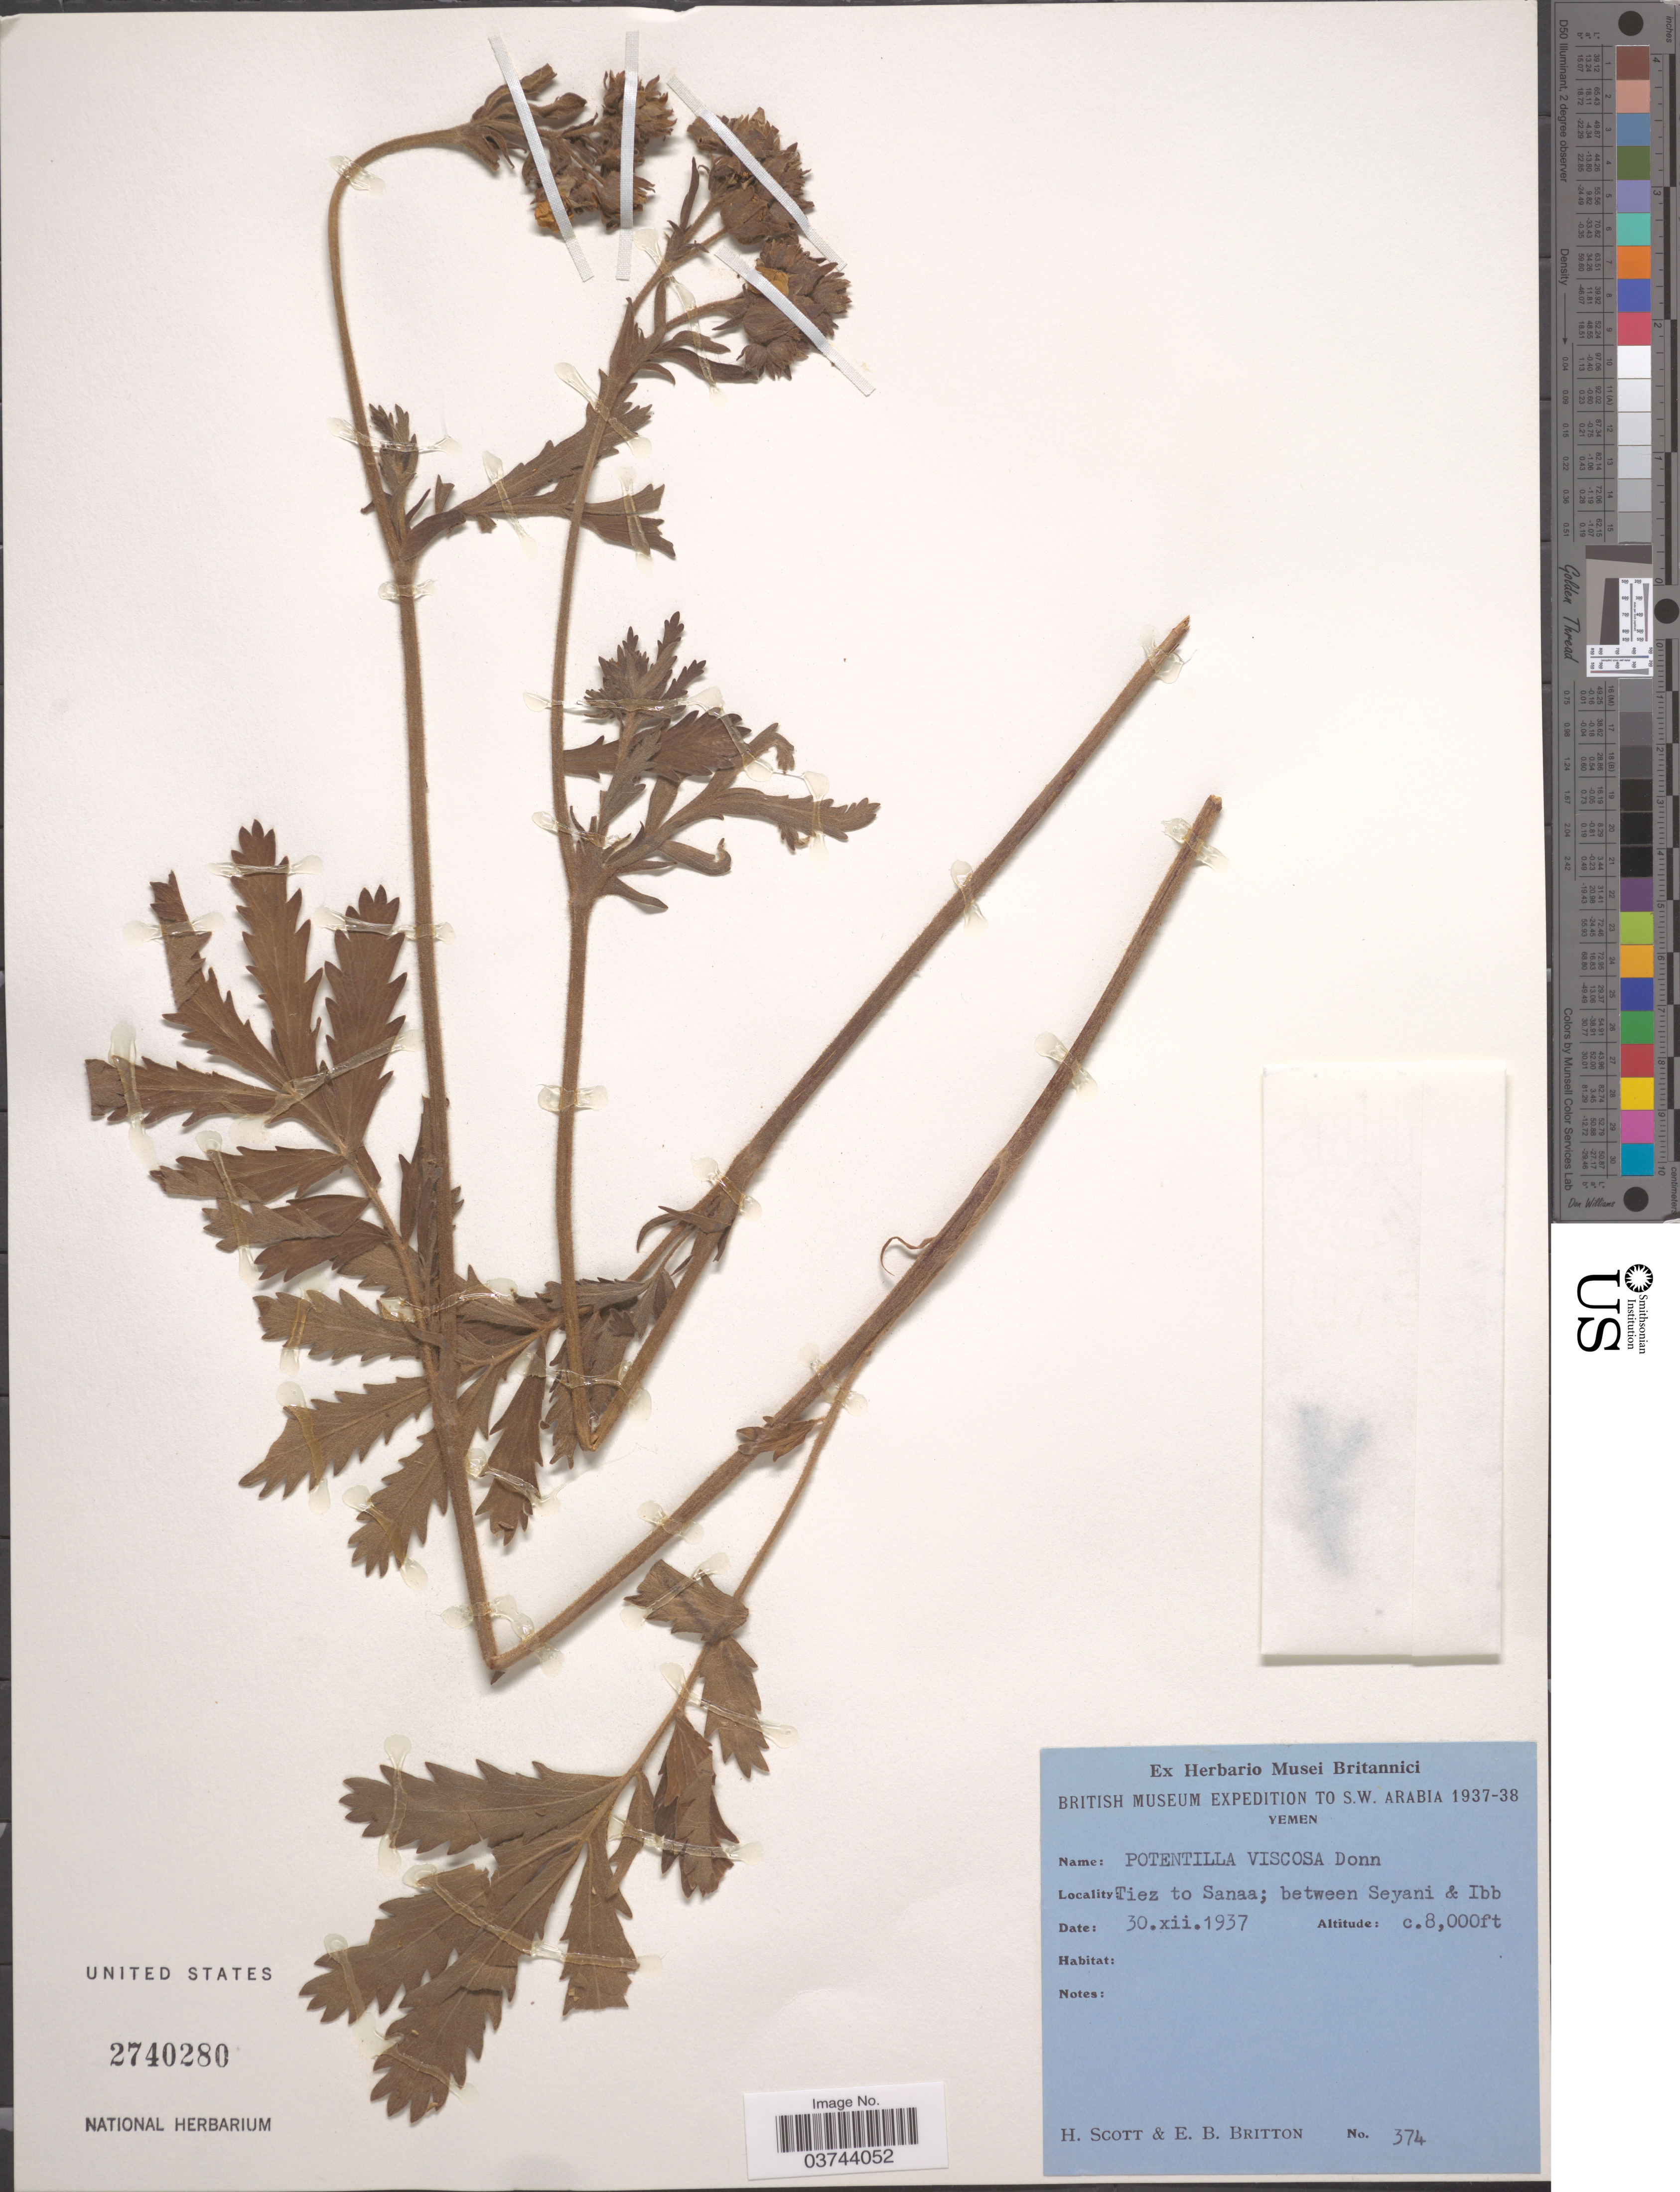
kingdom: Plantae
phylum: Tracheophyta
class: Magnoliopsida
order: Rosales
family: Rosaceae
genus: Potentilla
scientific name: Potentilla viscosa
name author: Donn ex Lehm.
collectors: H. Scott & E. Britton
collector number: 374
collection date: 1937-07-30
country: Yemen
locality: S.W. Arabia. Tiez to Sanaa; between Seyani & Ibb.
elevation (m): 2438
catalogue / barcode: US 2740280